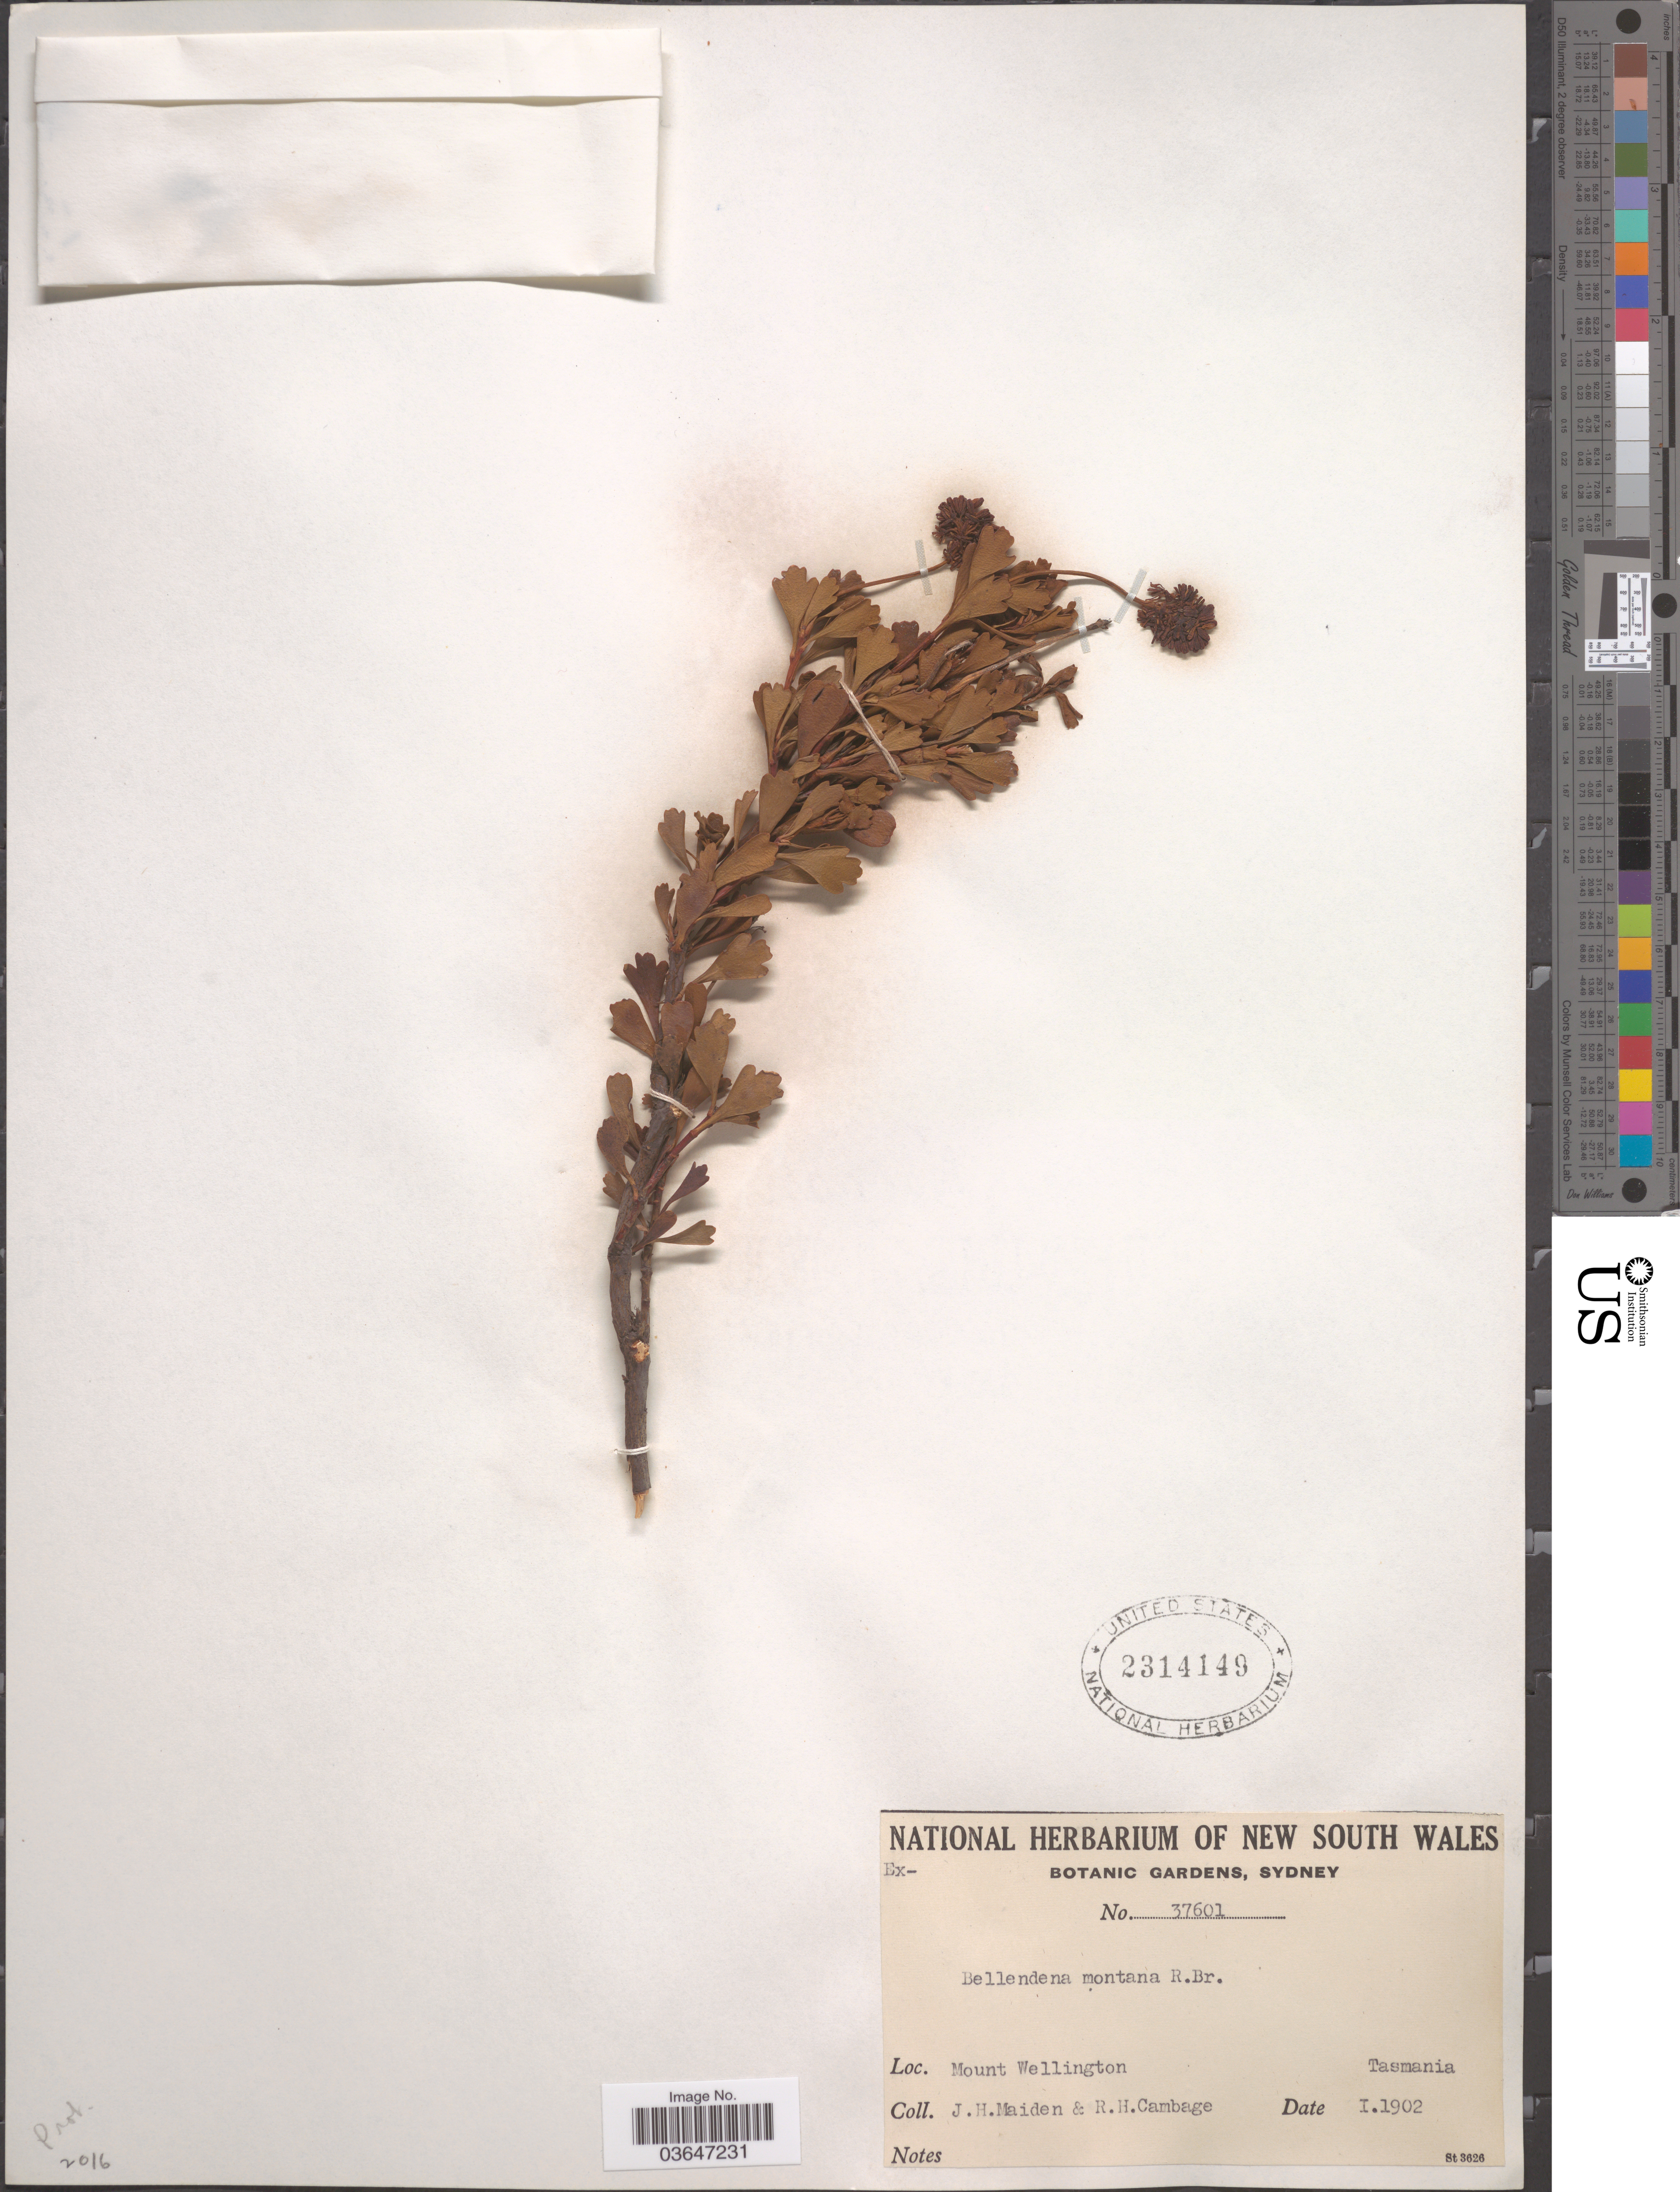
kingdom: Plantae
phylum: Tracheophyta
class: Magnoliopsida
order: Proteales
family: Proteaceae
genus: Bellendena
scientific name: Bellendena montana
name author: R. Br.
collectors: J. Maiden & R. Cambage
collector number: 37601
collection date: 1902-01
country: Australia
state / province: Tasmania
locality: Mount Wellington.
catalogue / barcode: US 2314149